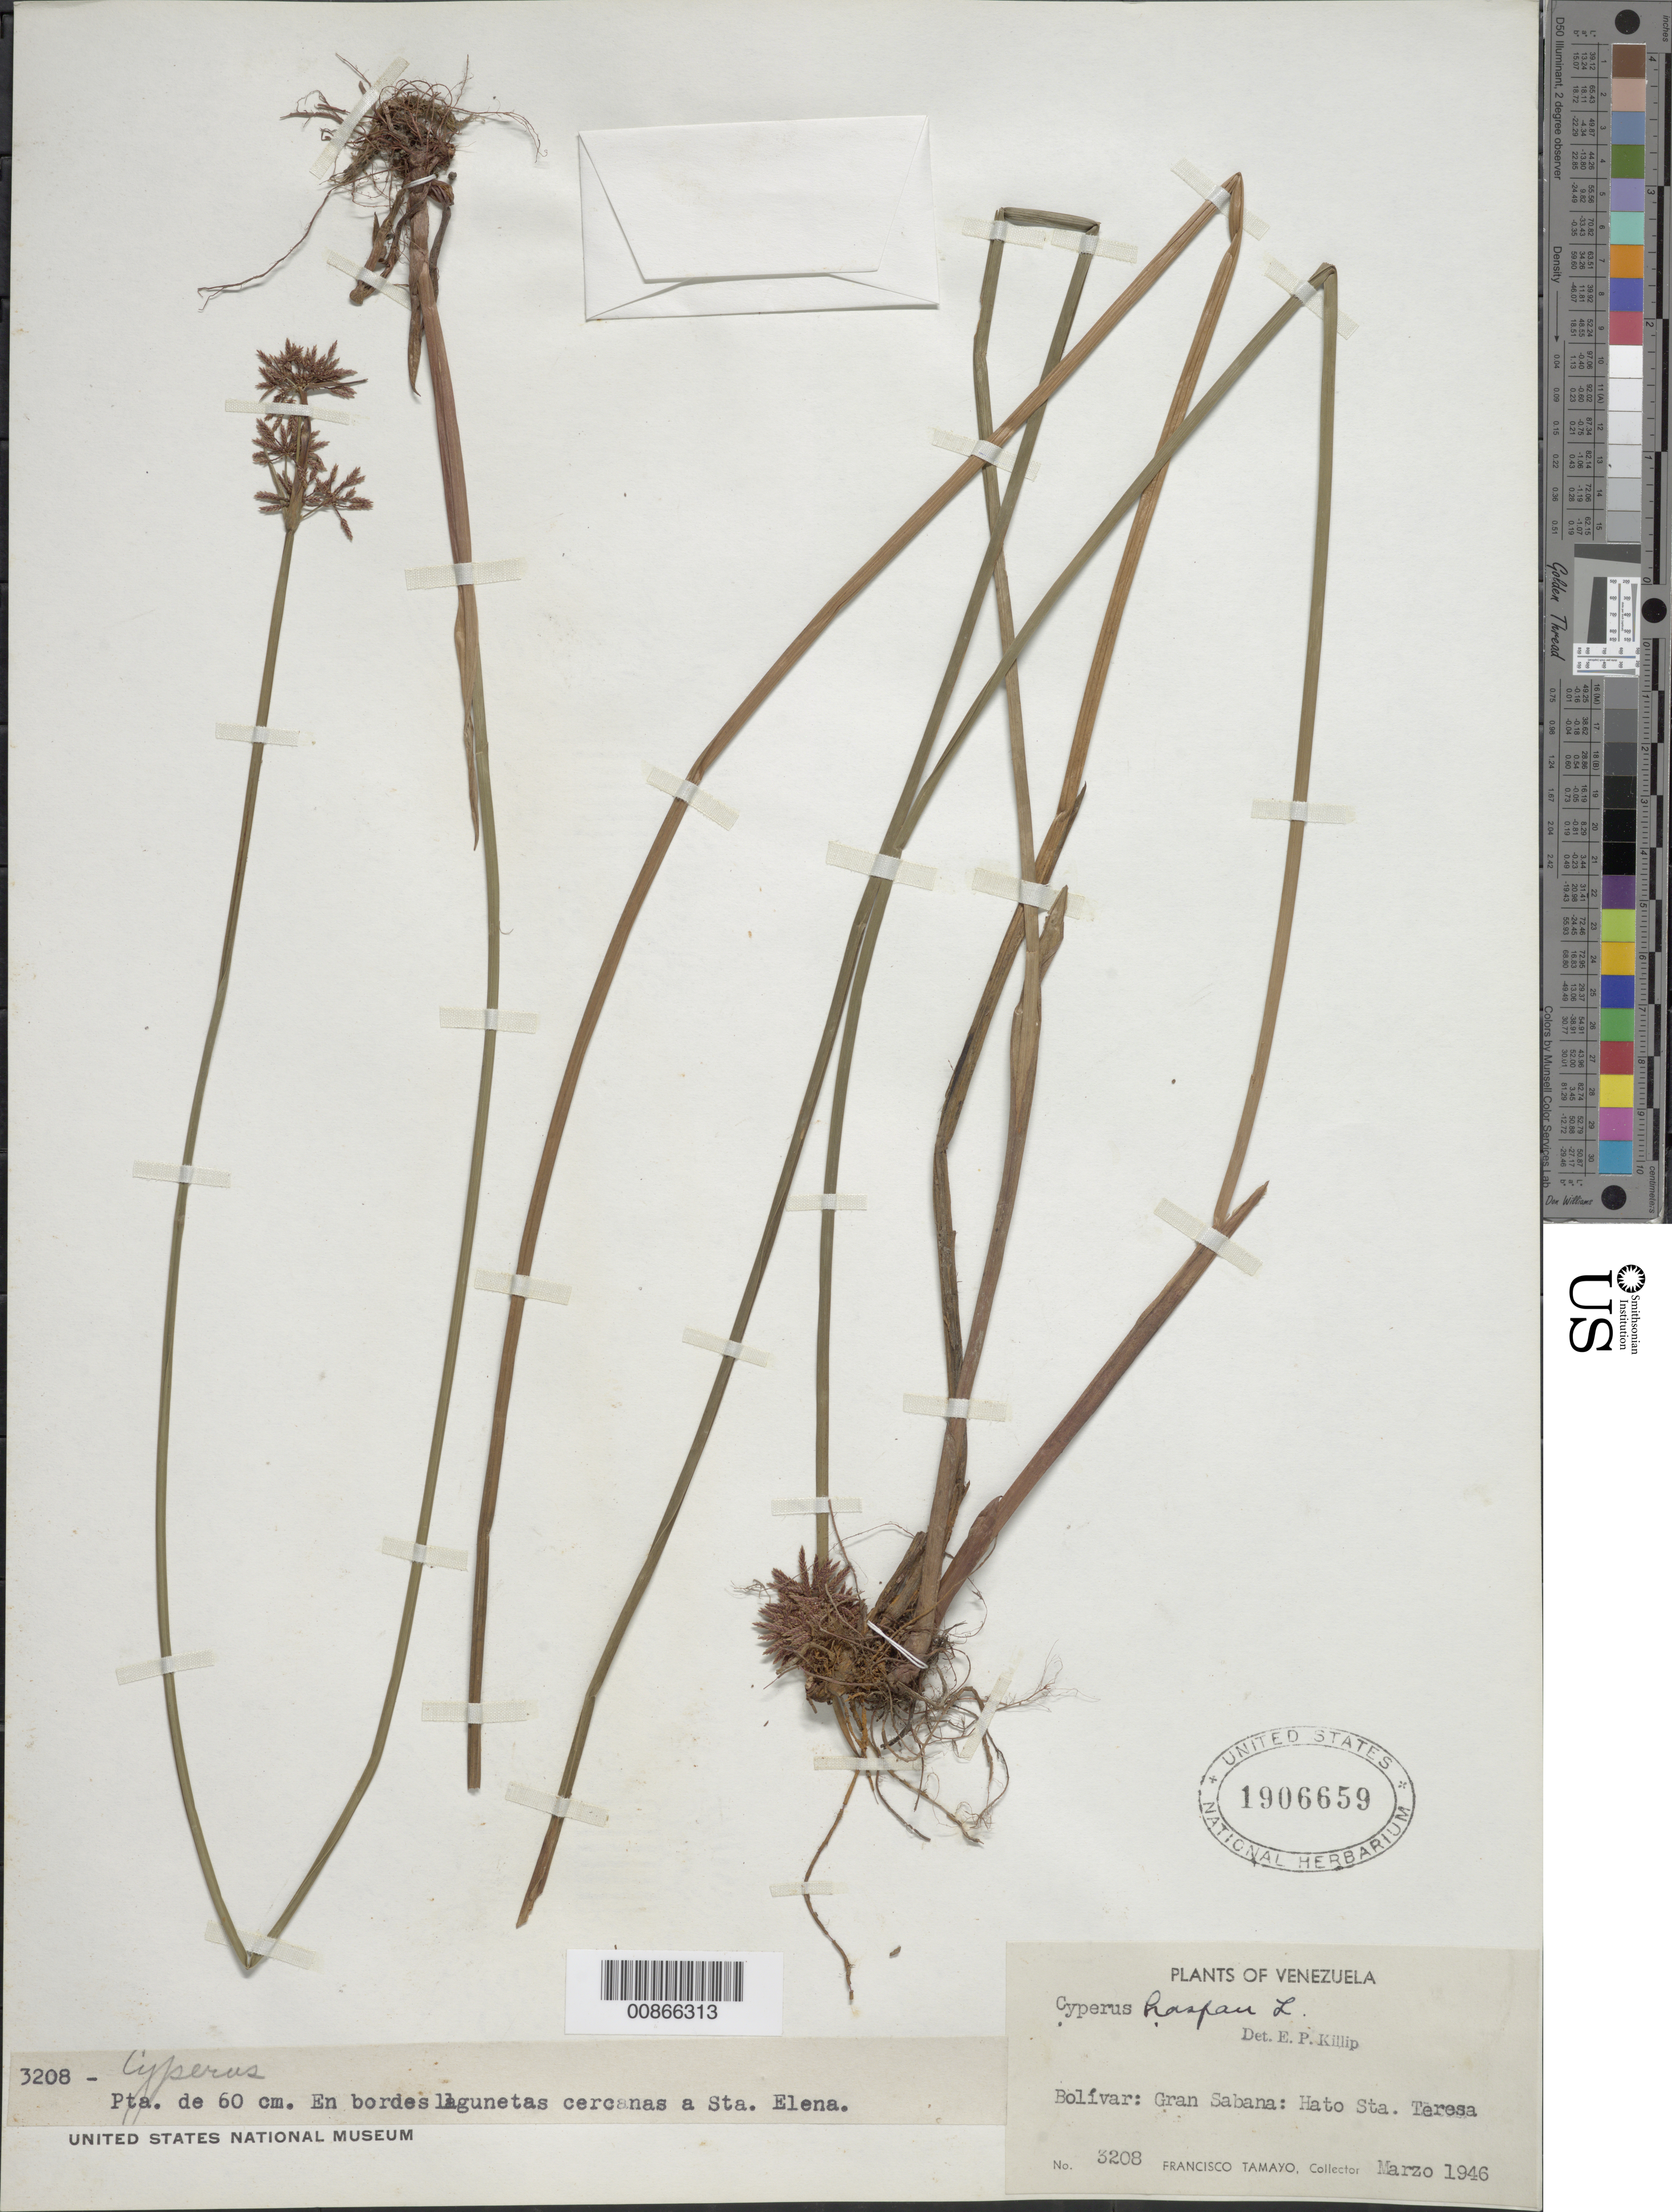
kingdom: Plantae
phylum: Tracheophyta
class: Liliopsida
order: Poales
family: Cyperaceae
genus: Cyperus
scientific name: Cyperus haspan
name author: L.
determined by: Killip, Ellsworth P.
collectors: F. Tamayo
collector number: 3208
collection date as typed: Mar-46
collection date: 1946-03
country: Venezuela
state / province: Bolívar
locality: Pta. Escuálida, Sta. Elena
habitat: Bordes lagunetas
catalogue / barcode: US 1906659